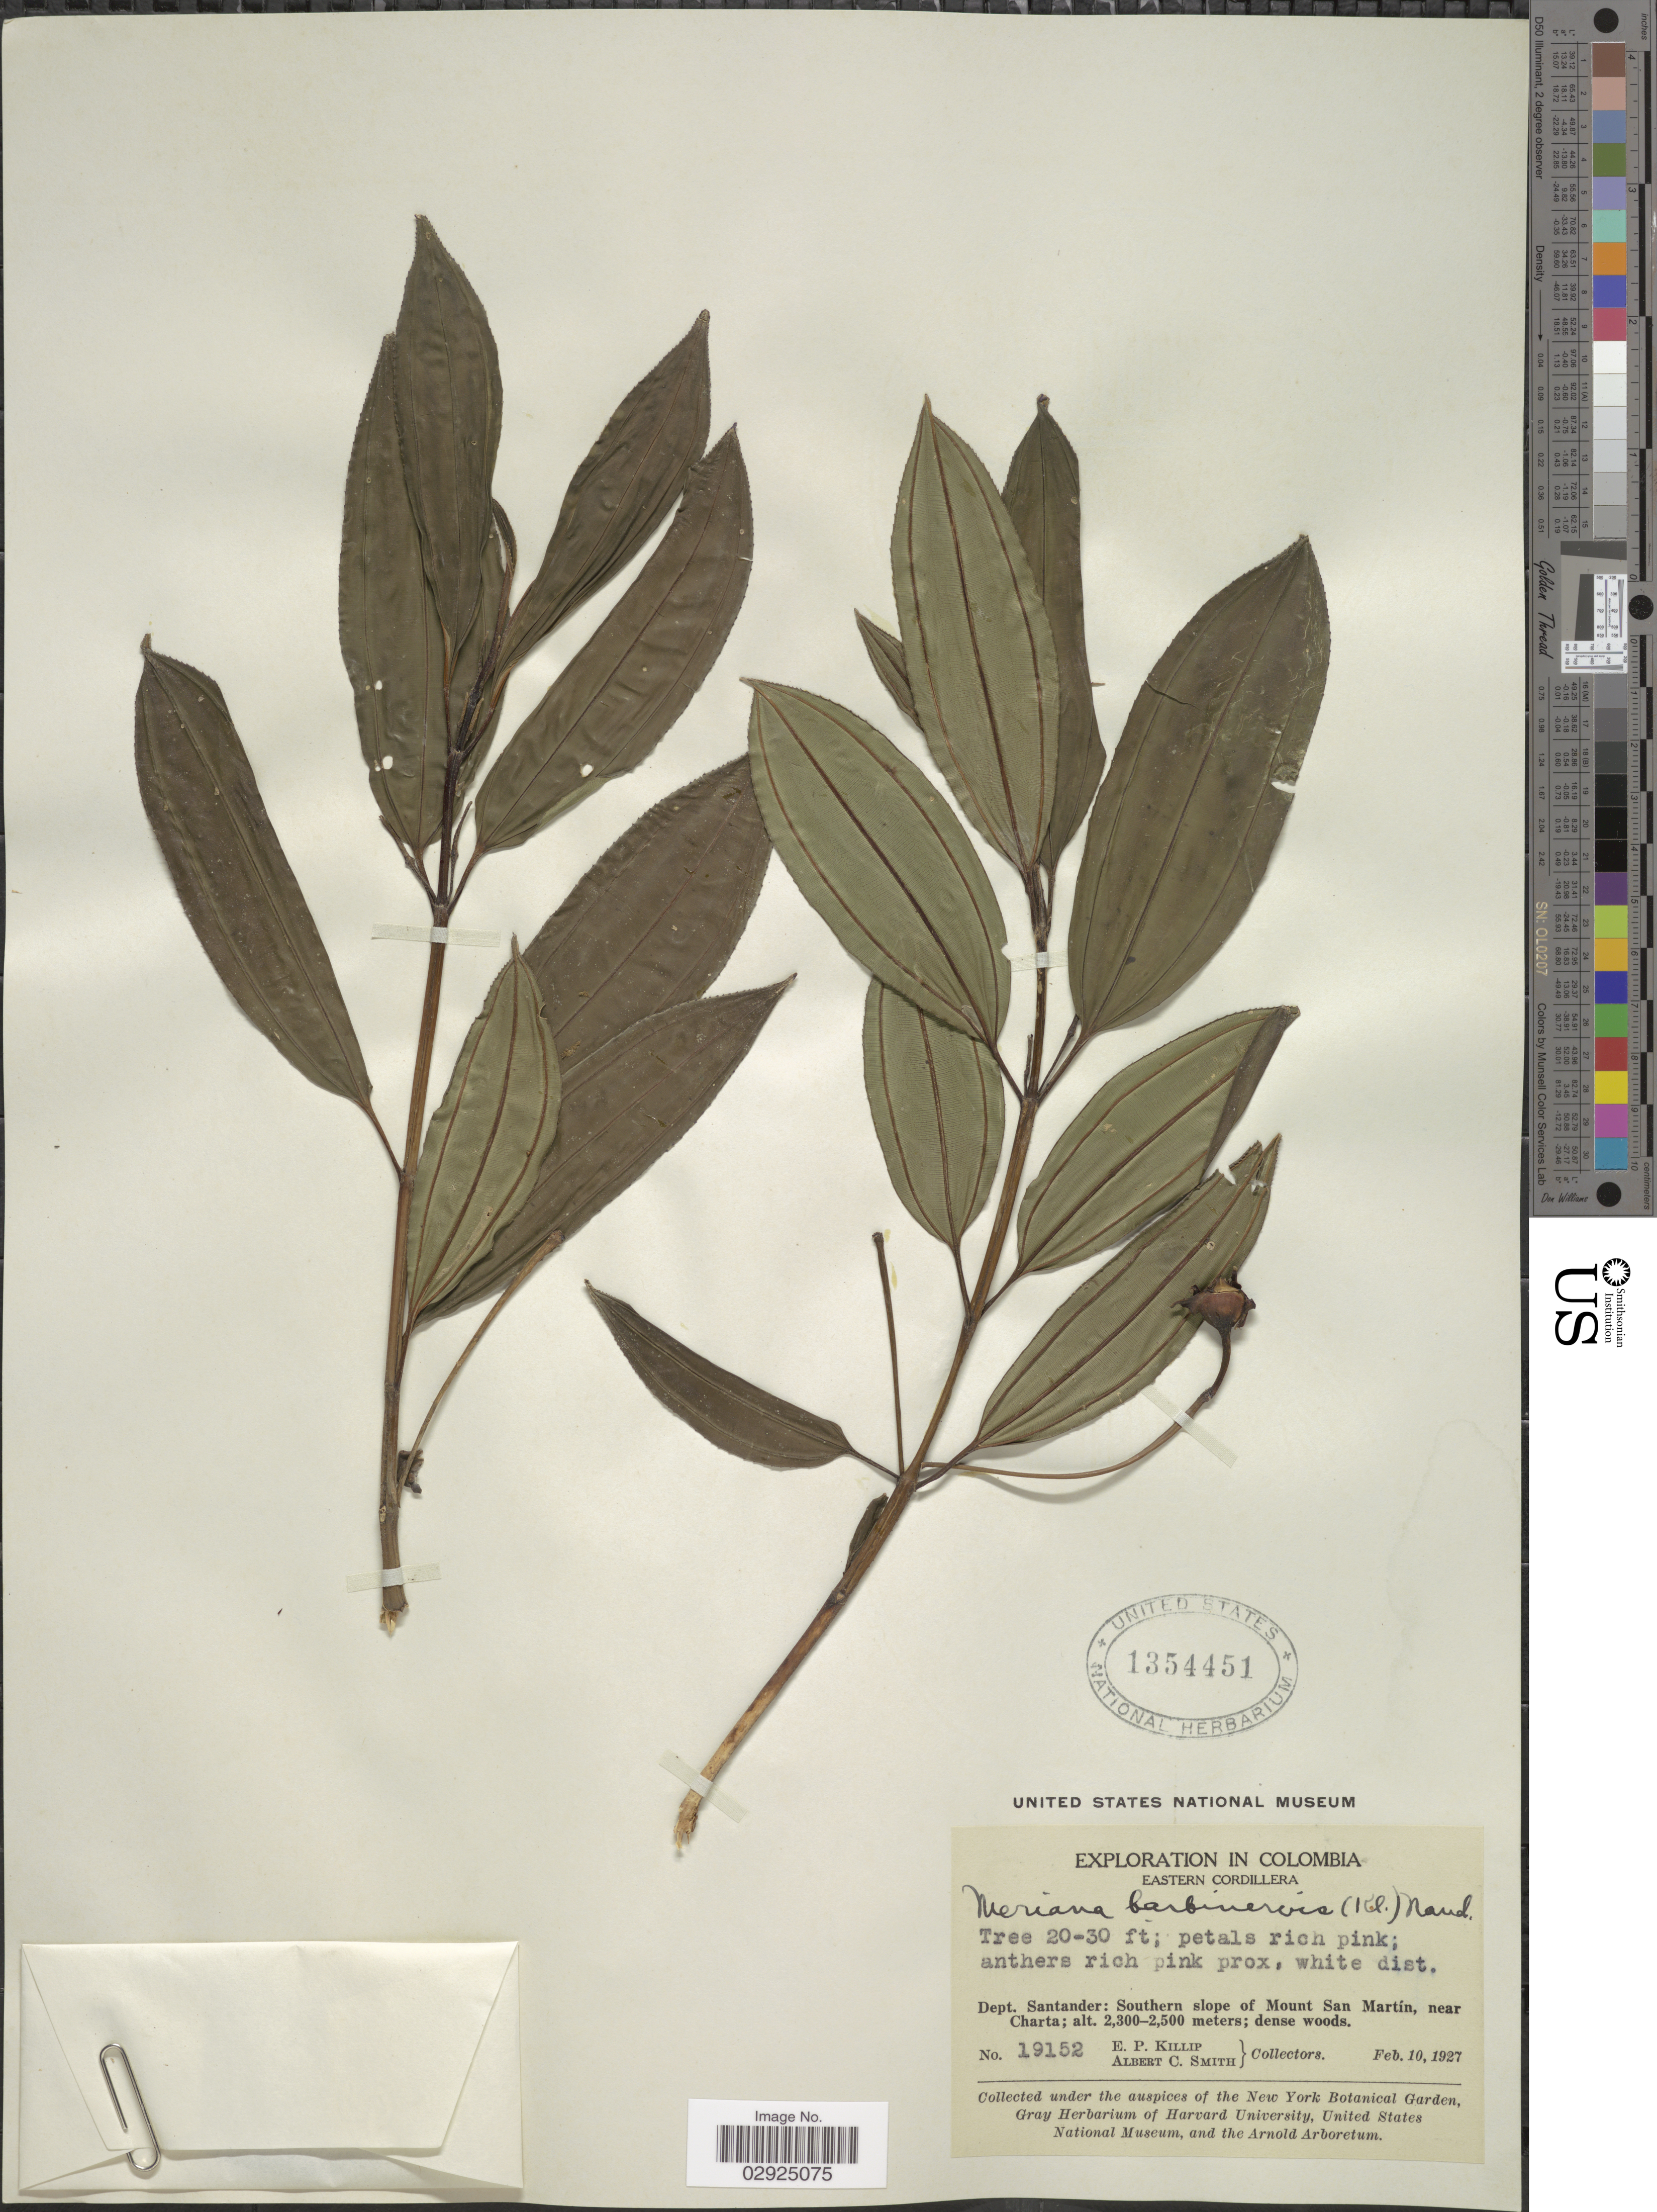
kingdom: Plantae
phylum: Tracheophyta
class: Magnoliopsida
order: Myrtales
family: Melastomataceae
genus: Meriania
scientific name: Meriania barbinervis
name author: (Klotzsch ex H. Karst.) Naudin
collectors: E. P. Killip & A. C. Smith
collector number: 19152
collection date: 1927-02-10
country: Colombia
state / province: Santander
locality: Eastern Cordillera. Dept. Santander: Southern slope of Mount San Martín, near Charta.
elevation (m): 2300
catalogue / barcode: US 1354451